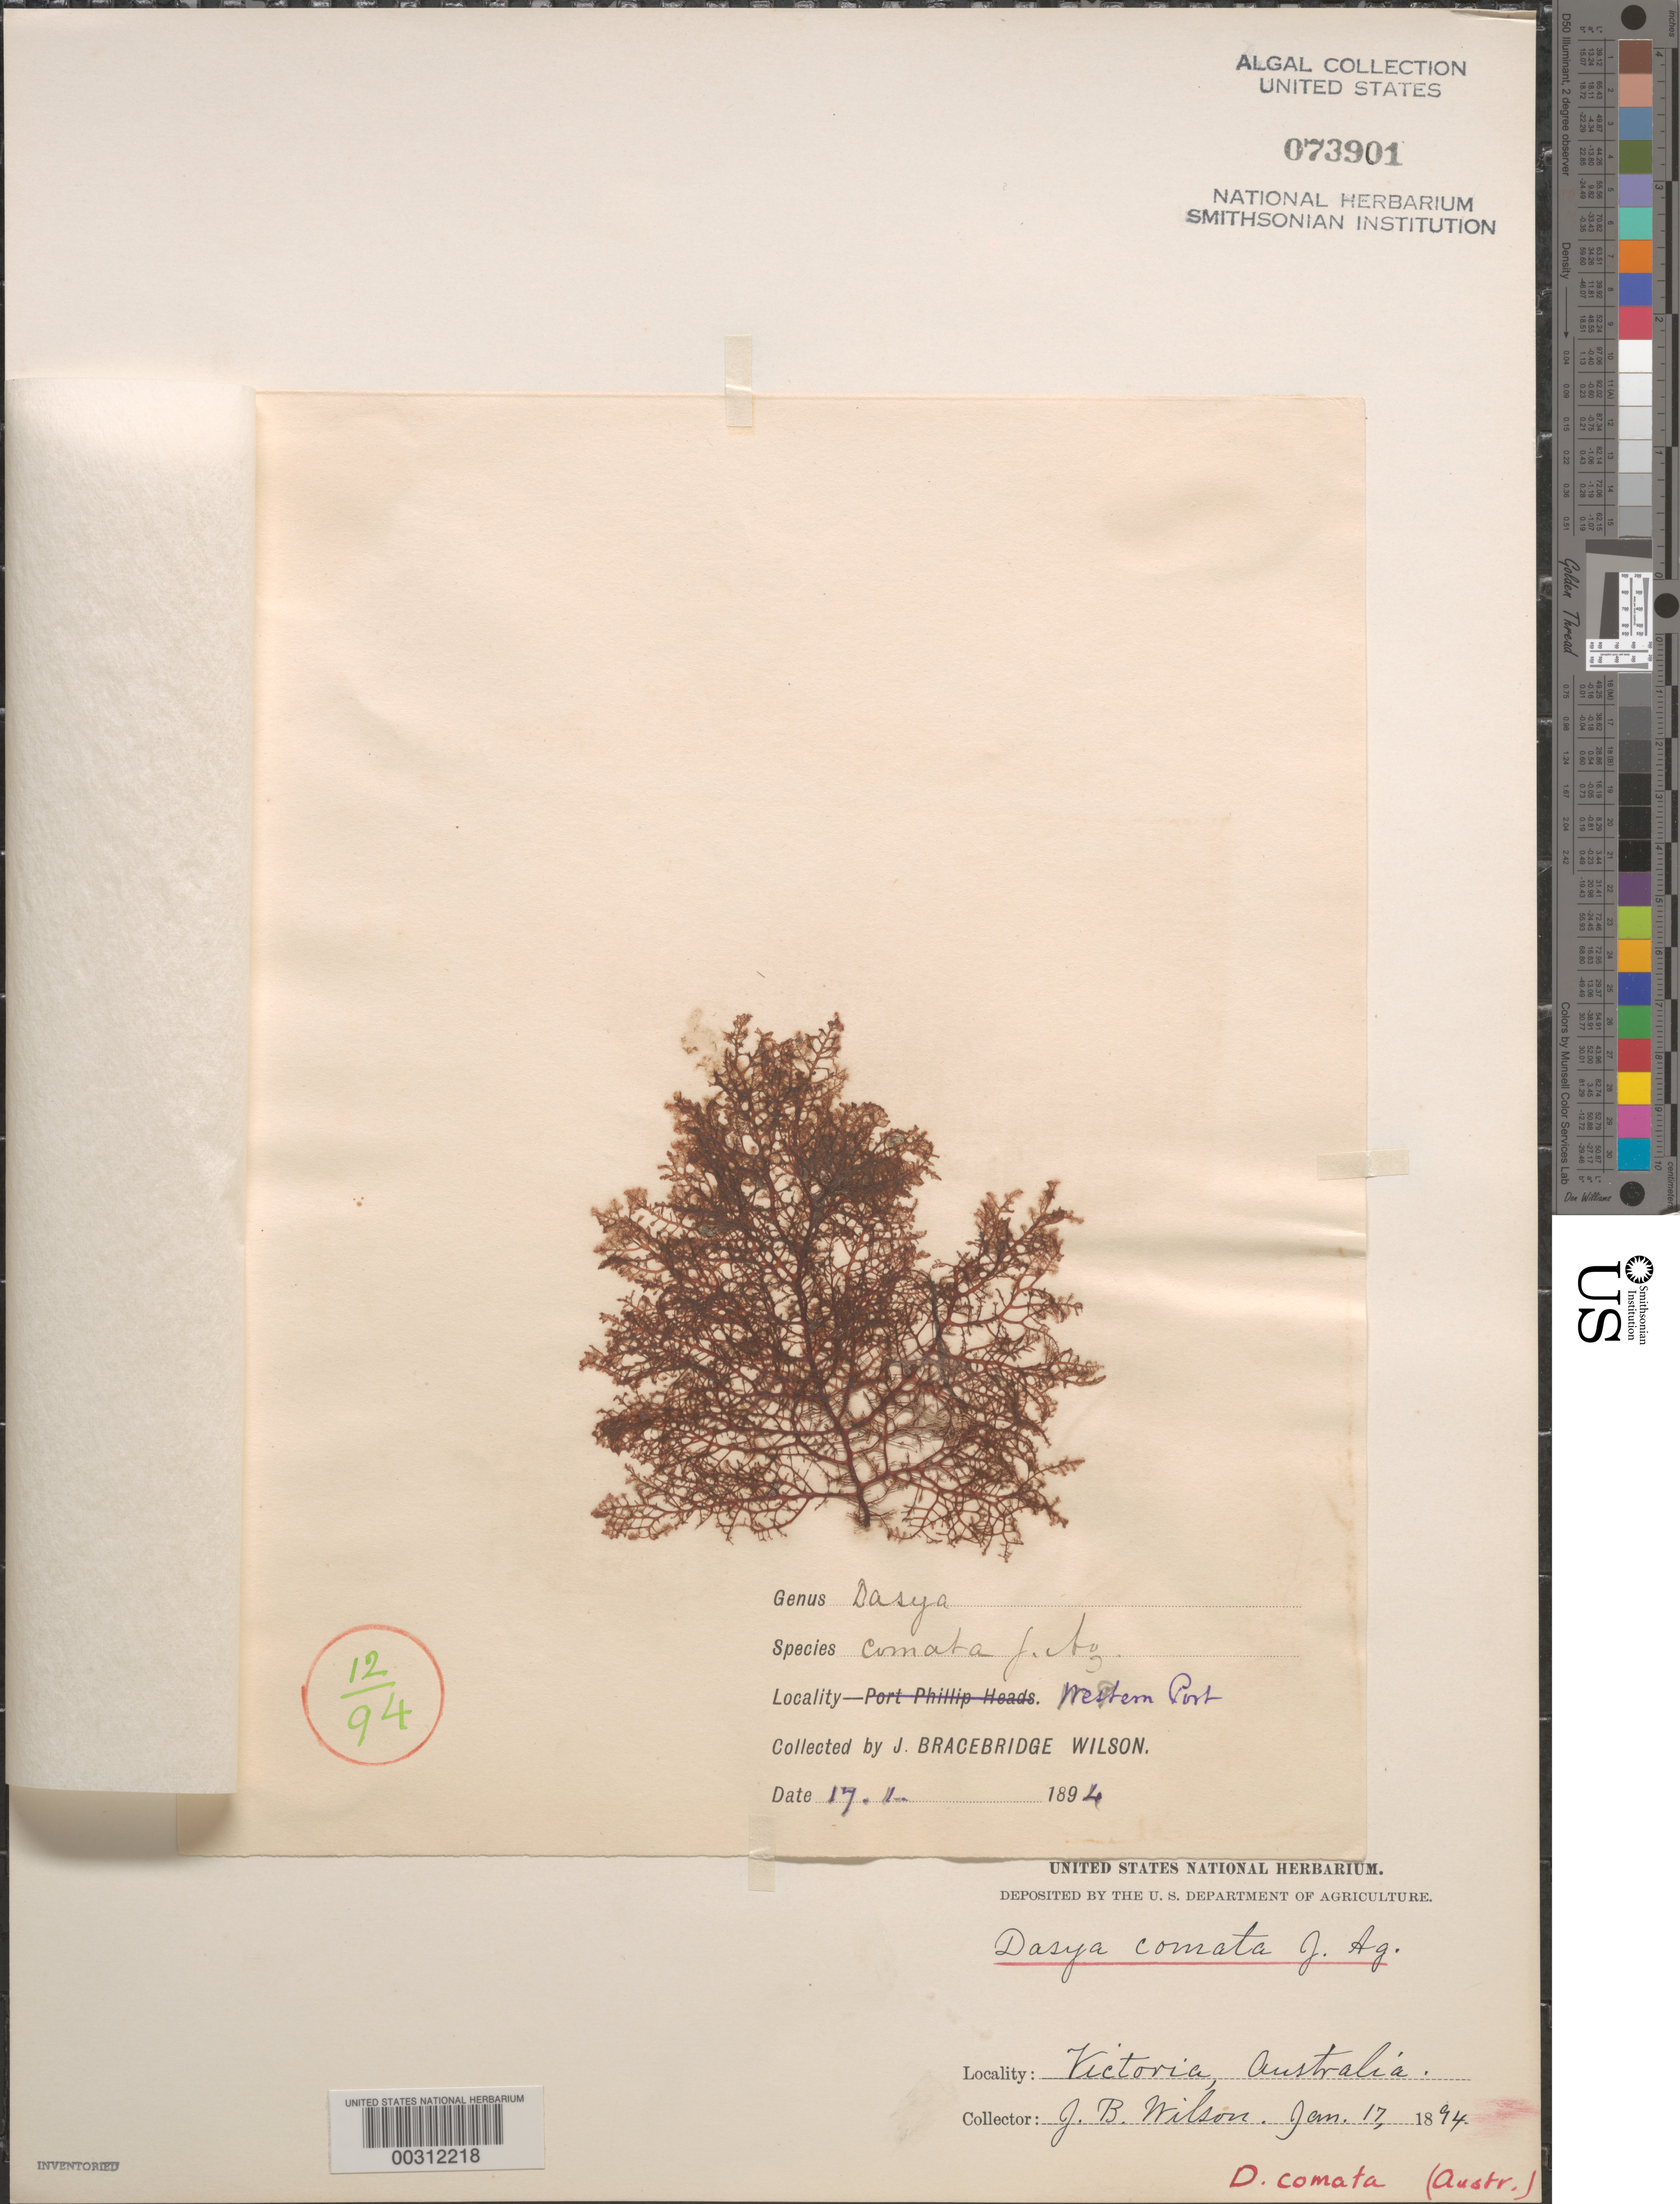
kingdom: Plantae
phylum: Rhodophyta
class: Florideophyceae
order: Ceramiales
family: Dasyaceae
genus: Dasya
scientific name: Dasya comata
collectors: J. B. Wilson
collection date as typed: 17 Jan 1894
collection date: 1894-01-17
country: Australia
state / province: Victoria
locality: Western Port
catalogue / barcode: US 73901